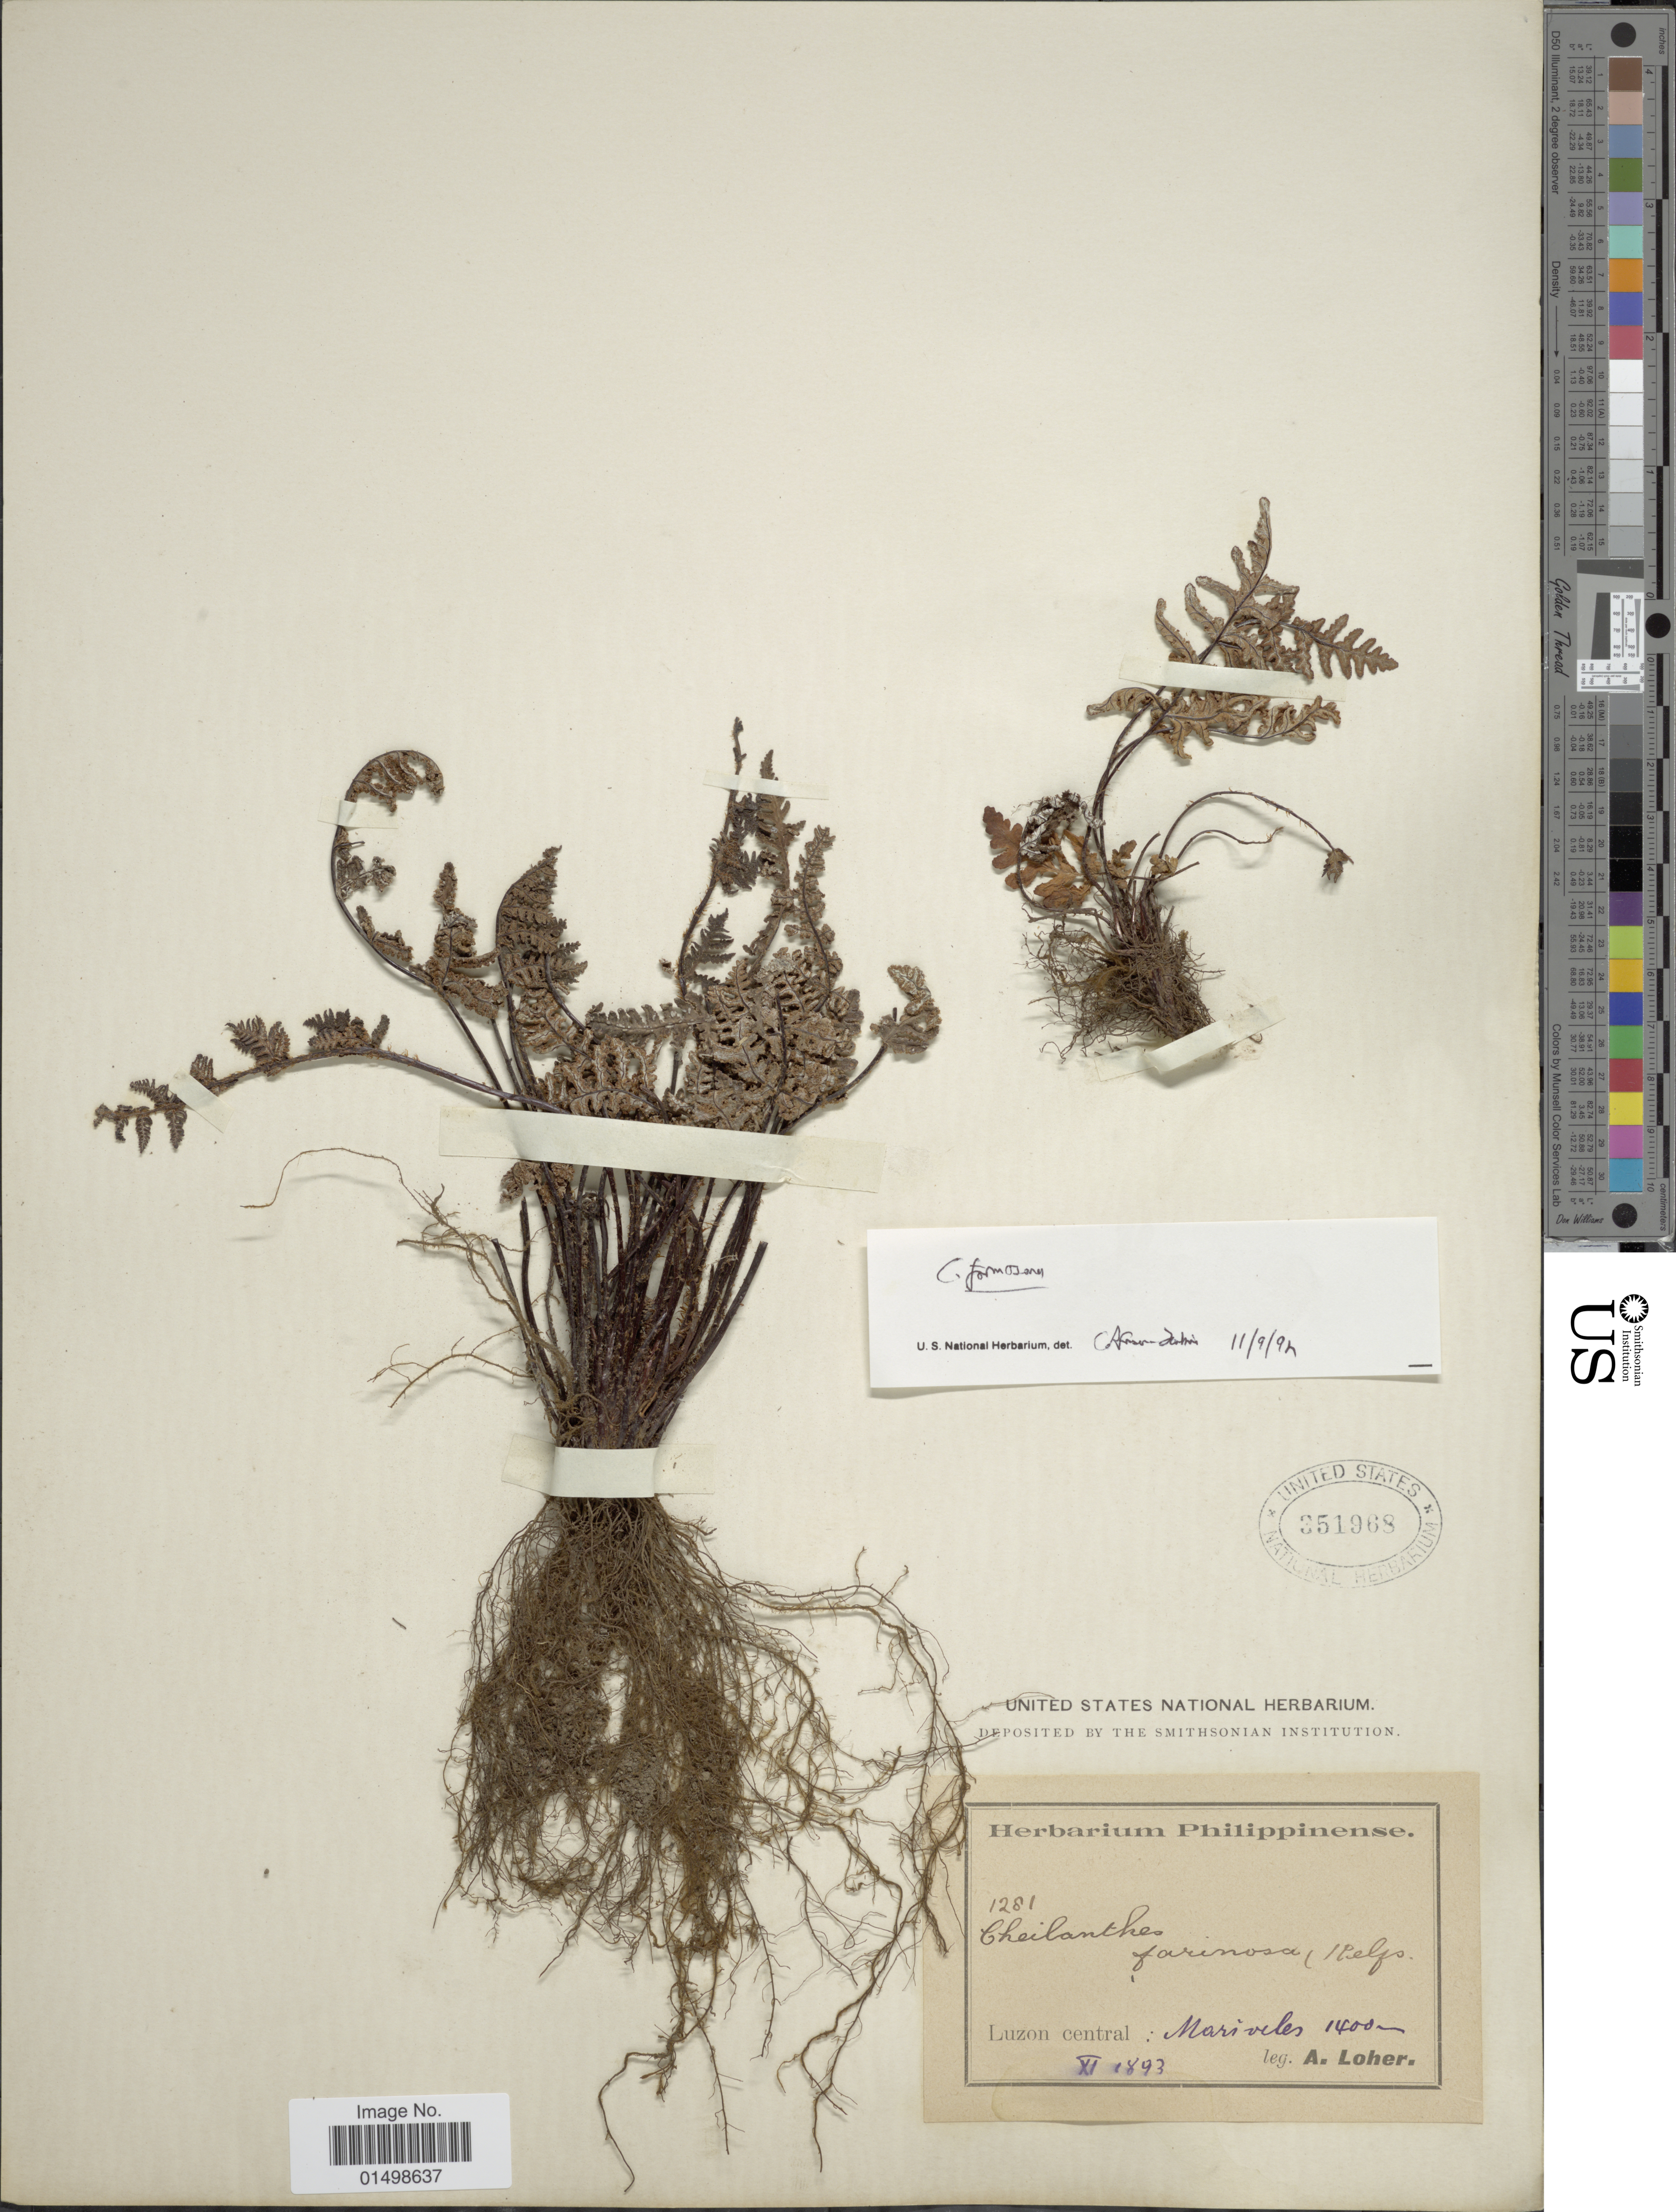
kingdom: Plantae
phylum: Tracheophyta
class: Polypodiopsida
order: Polypodiales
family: Pteridaceae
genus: Aleuritopteris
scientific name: Aleuritopteris farinosa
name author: (Forssk.) Fée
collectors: A. Loher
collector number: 1281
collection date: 1893-11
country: Philippines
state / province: Central Luzon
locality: Mariveles.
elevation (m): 1400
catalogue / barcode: US 351968